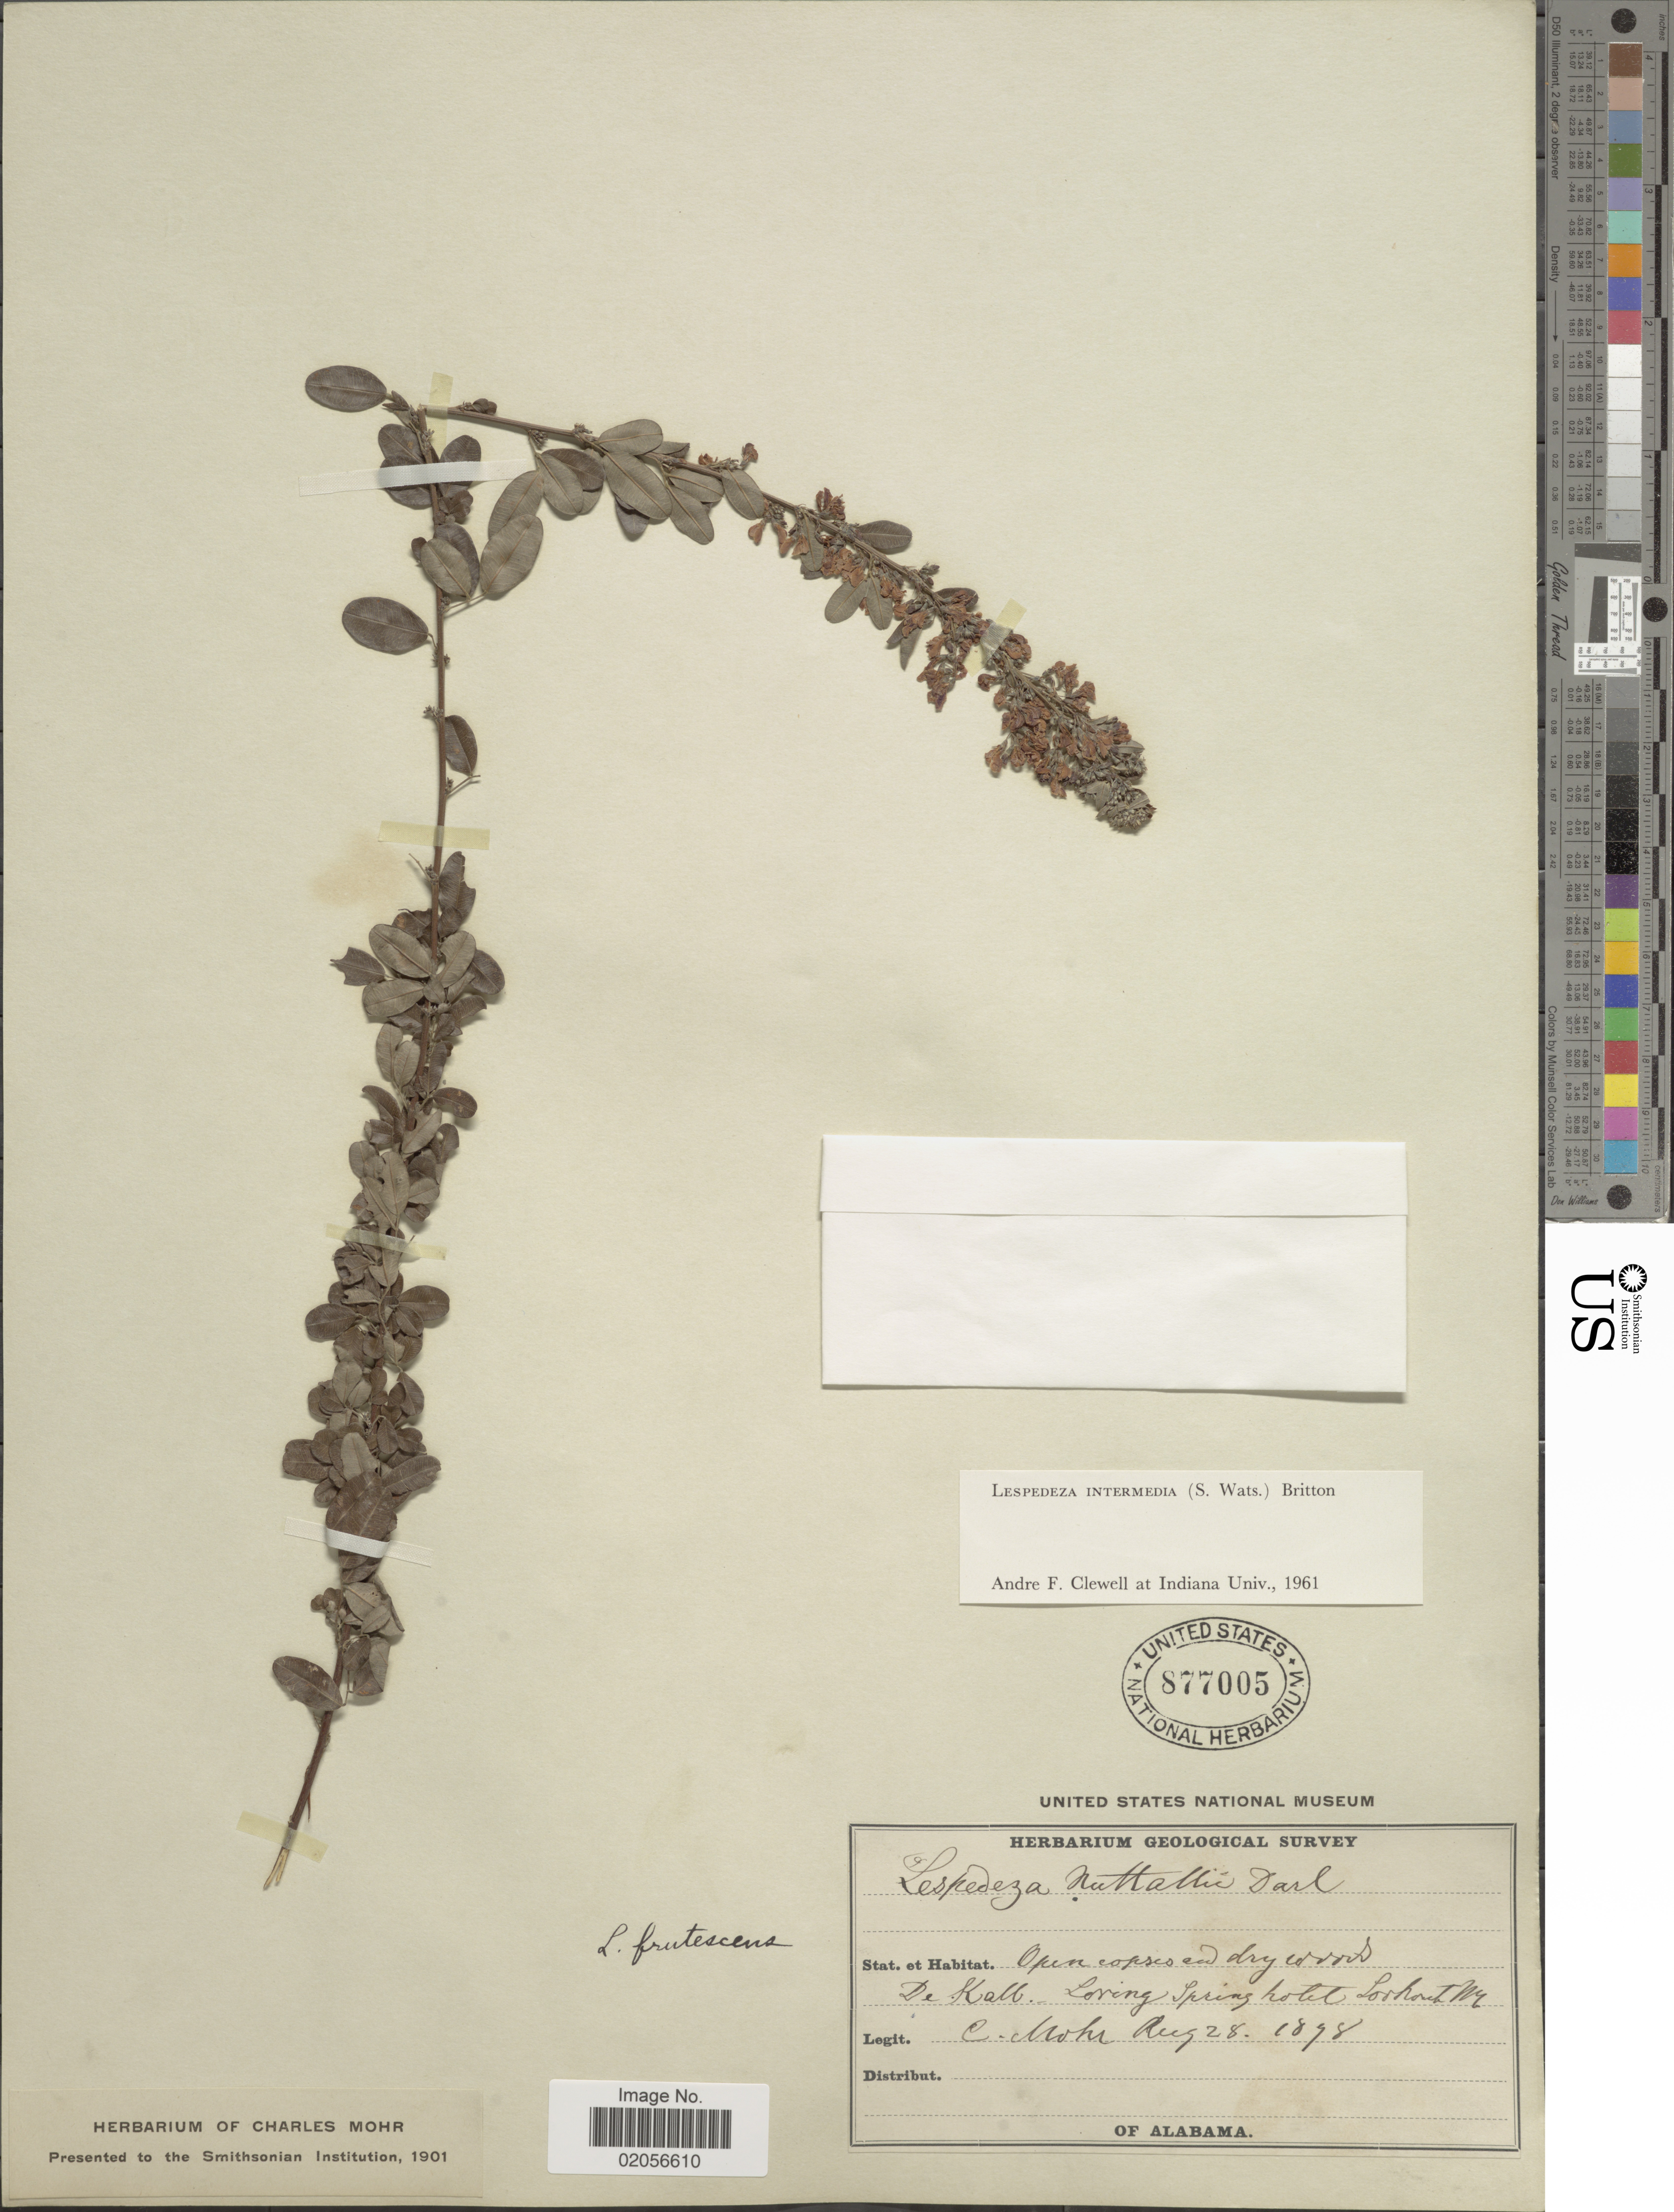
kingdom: Plantae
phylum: Tracheophyta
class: Magnoliopsida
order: Fabales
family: Fabaceae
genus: Lespedeza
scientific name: Lespedeza intermedia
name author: (S. Watson) Britton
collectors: C. T. Mohr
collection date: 1898-08-28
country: United States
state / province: Alabama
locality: Open copses and dry woods De Kalb, Loring Spring hotel Lookout.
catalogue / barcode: US 877005